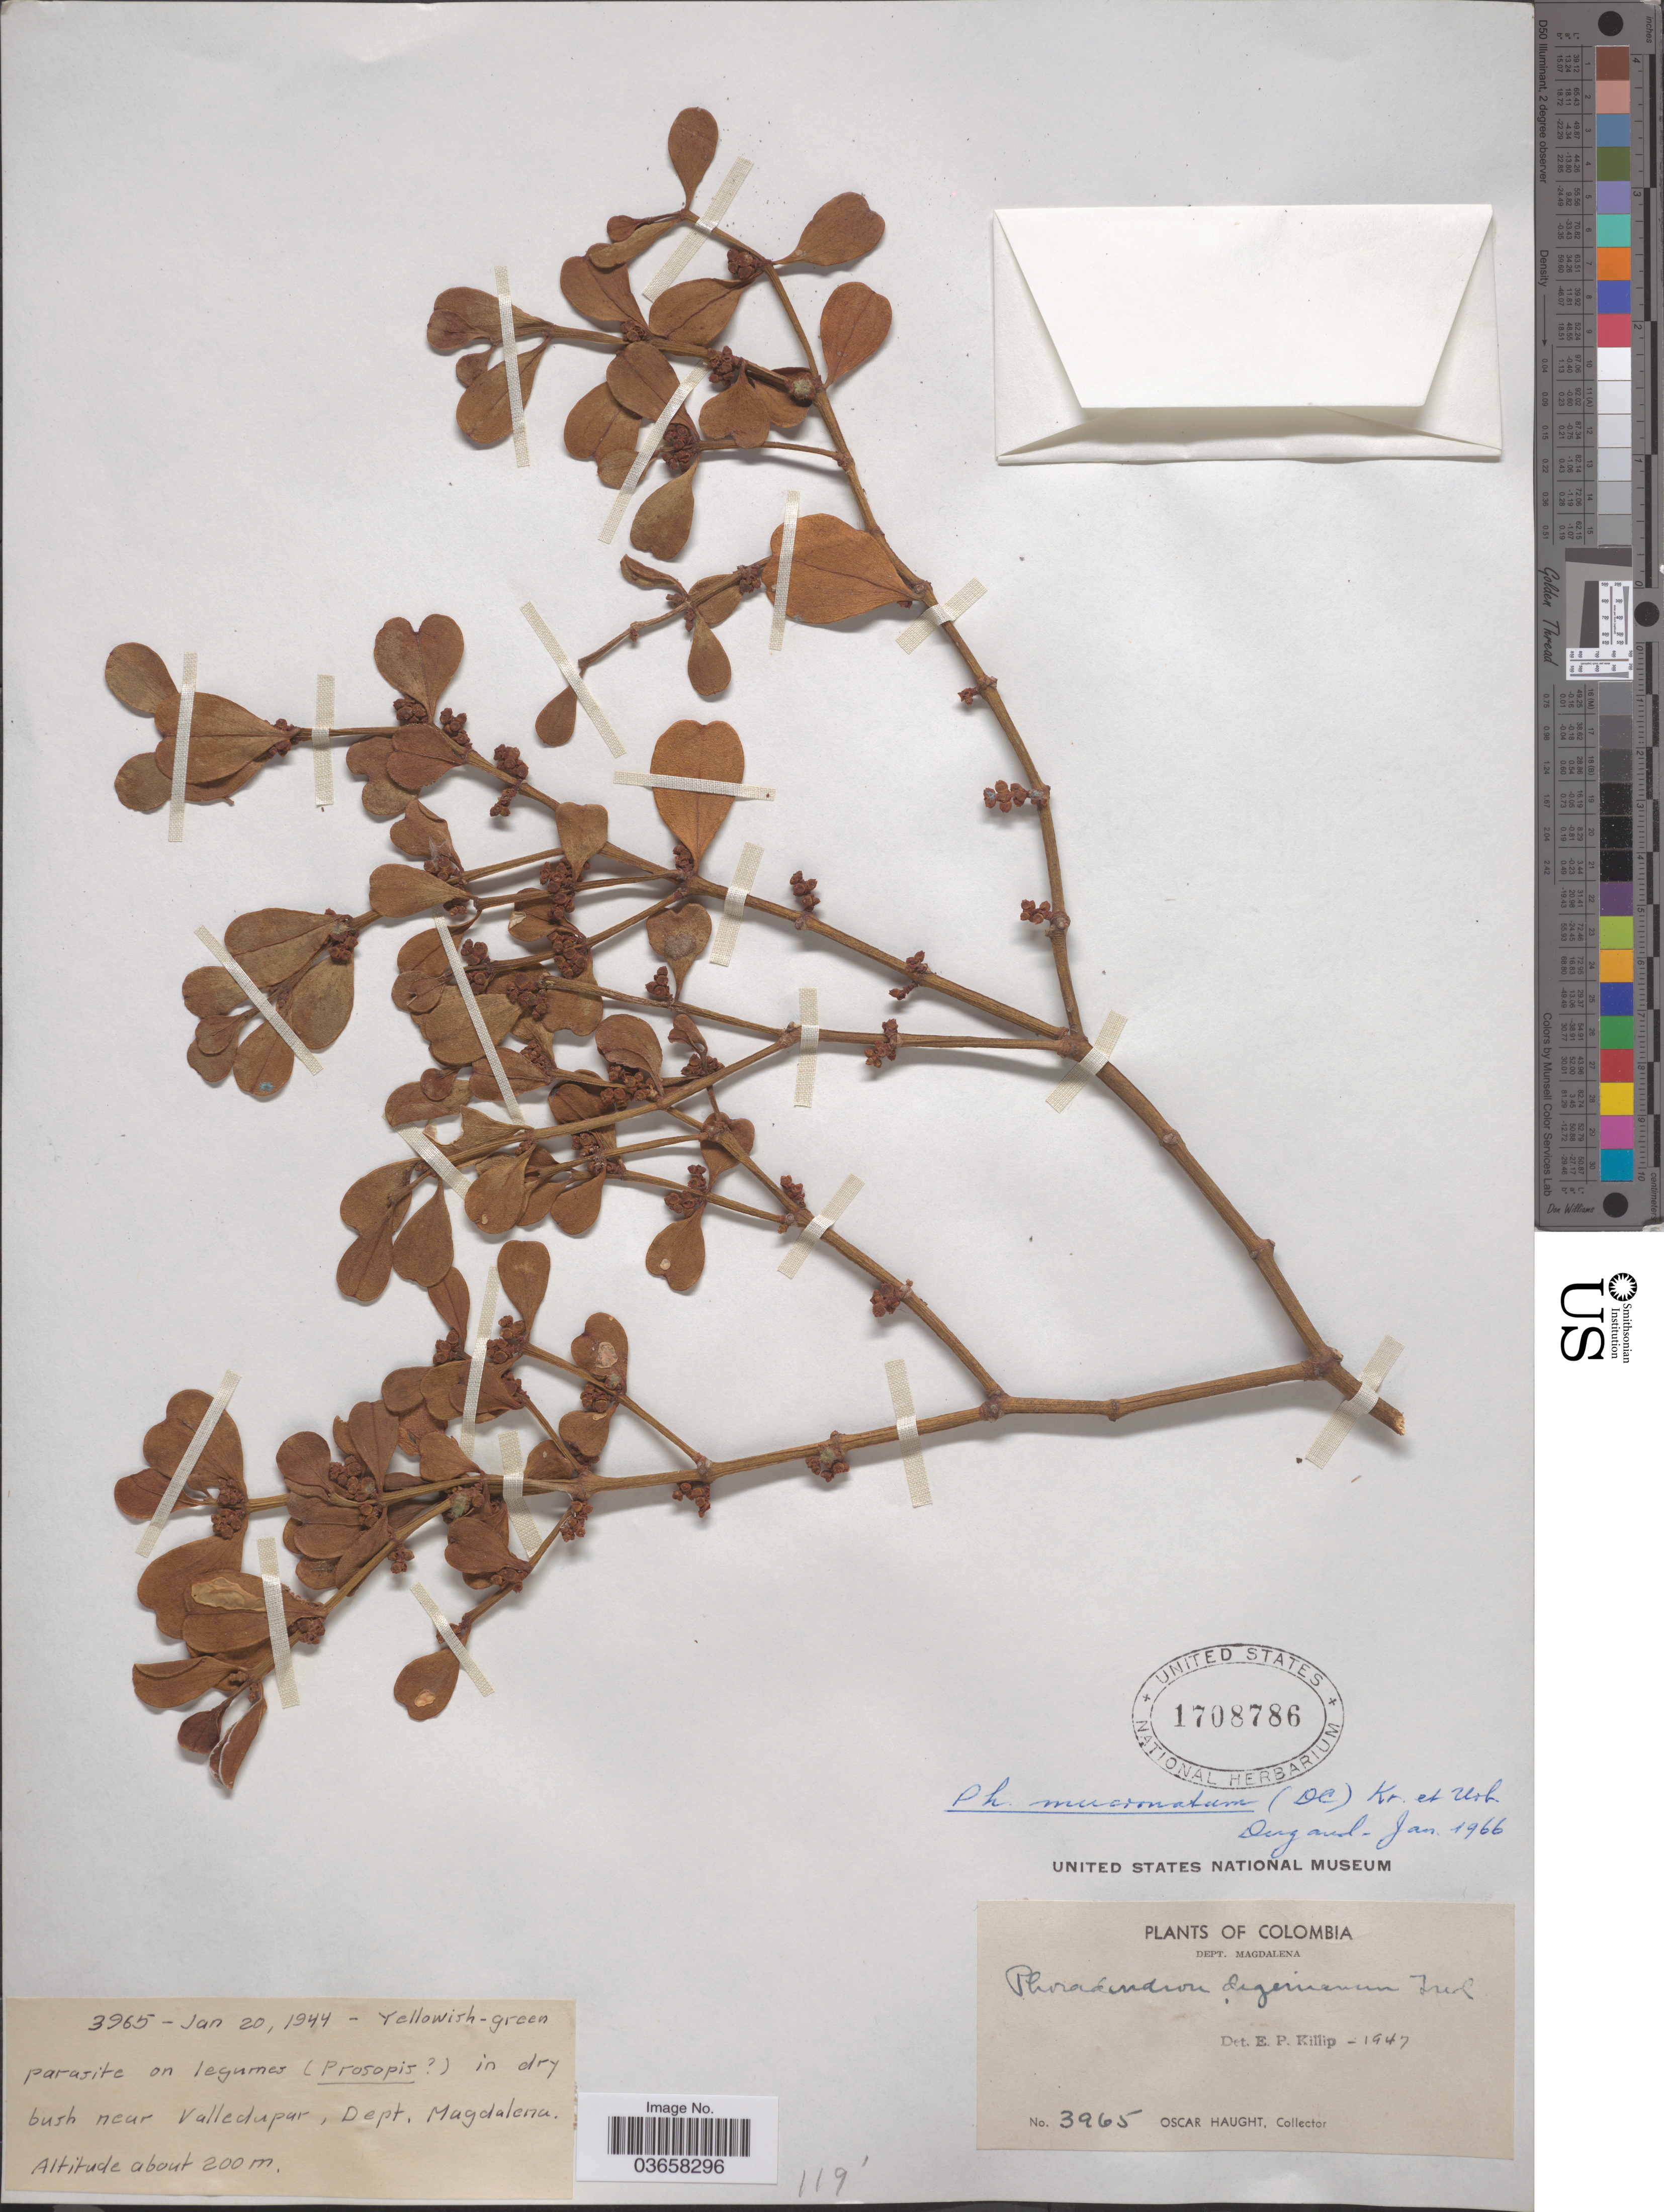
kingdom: Plantae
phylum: Tracheophyta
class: Magnoliopsida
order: Santalales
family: Viscaceae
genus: Phoradendron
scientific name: Phoradendron mucronatum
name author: (DC.) Krug & Urb.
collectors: O. Haught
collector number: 3965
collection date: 1944-01-20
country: Colombia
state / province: Magdalena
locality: In dry bush near Valledupar, Dept. Magdalena.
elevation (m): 200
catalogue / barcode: US 1708786